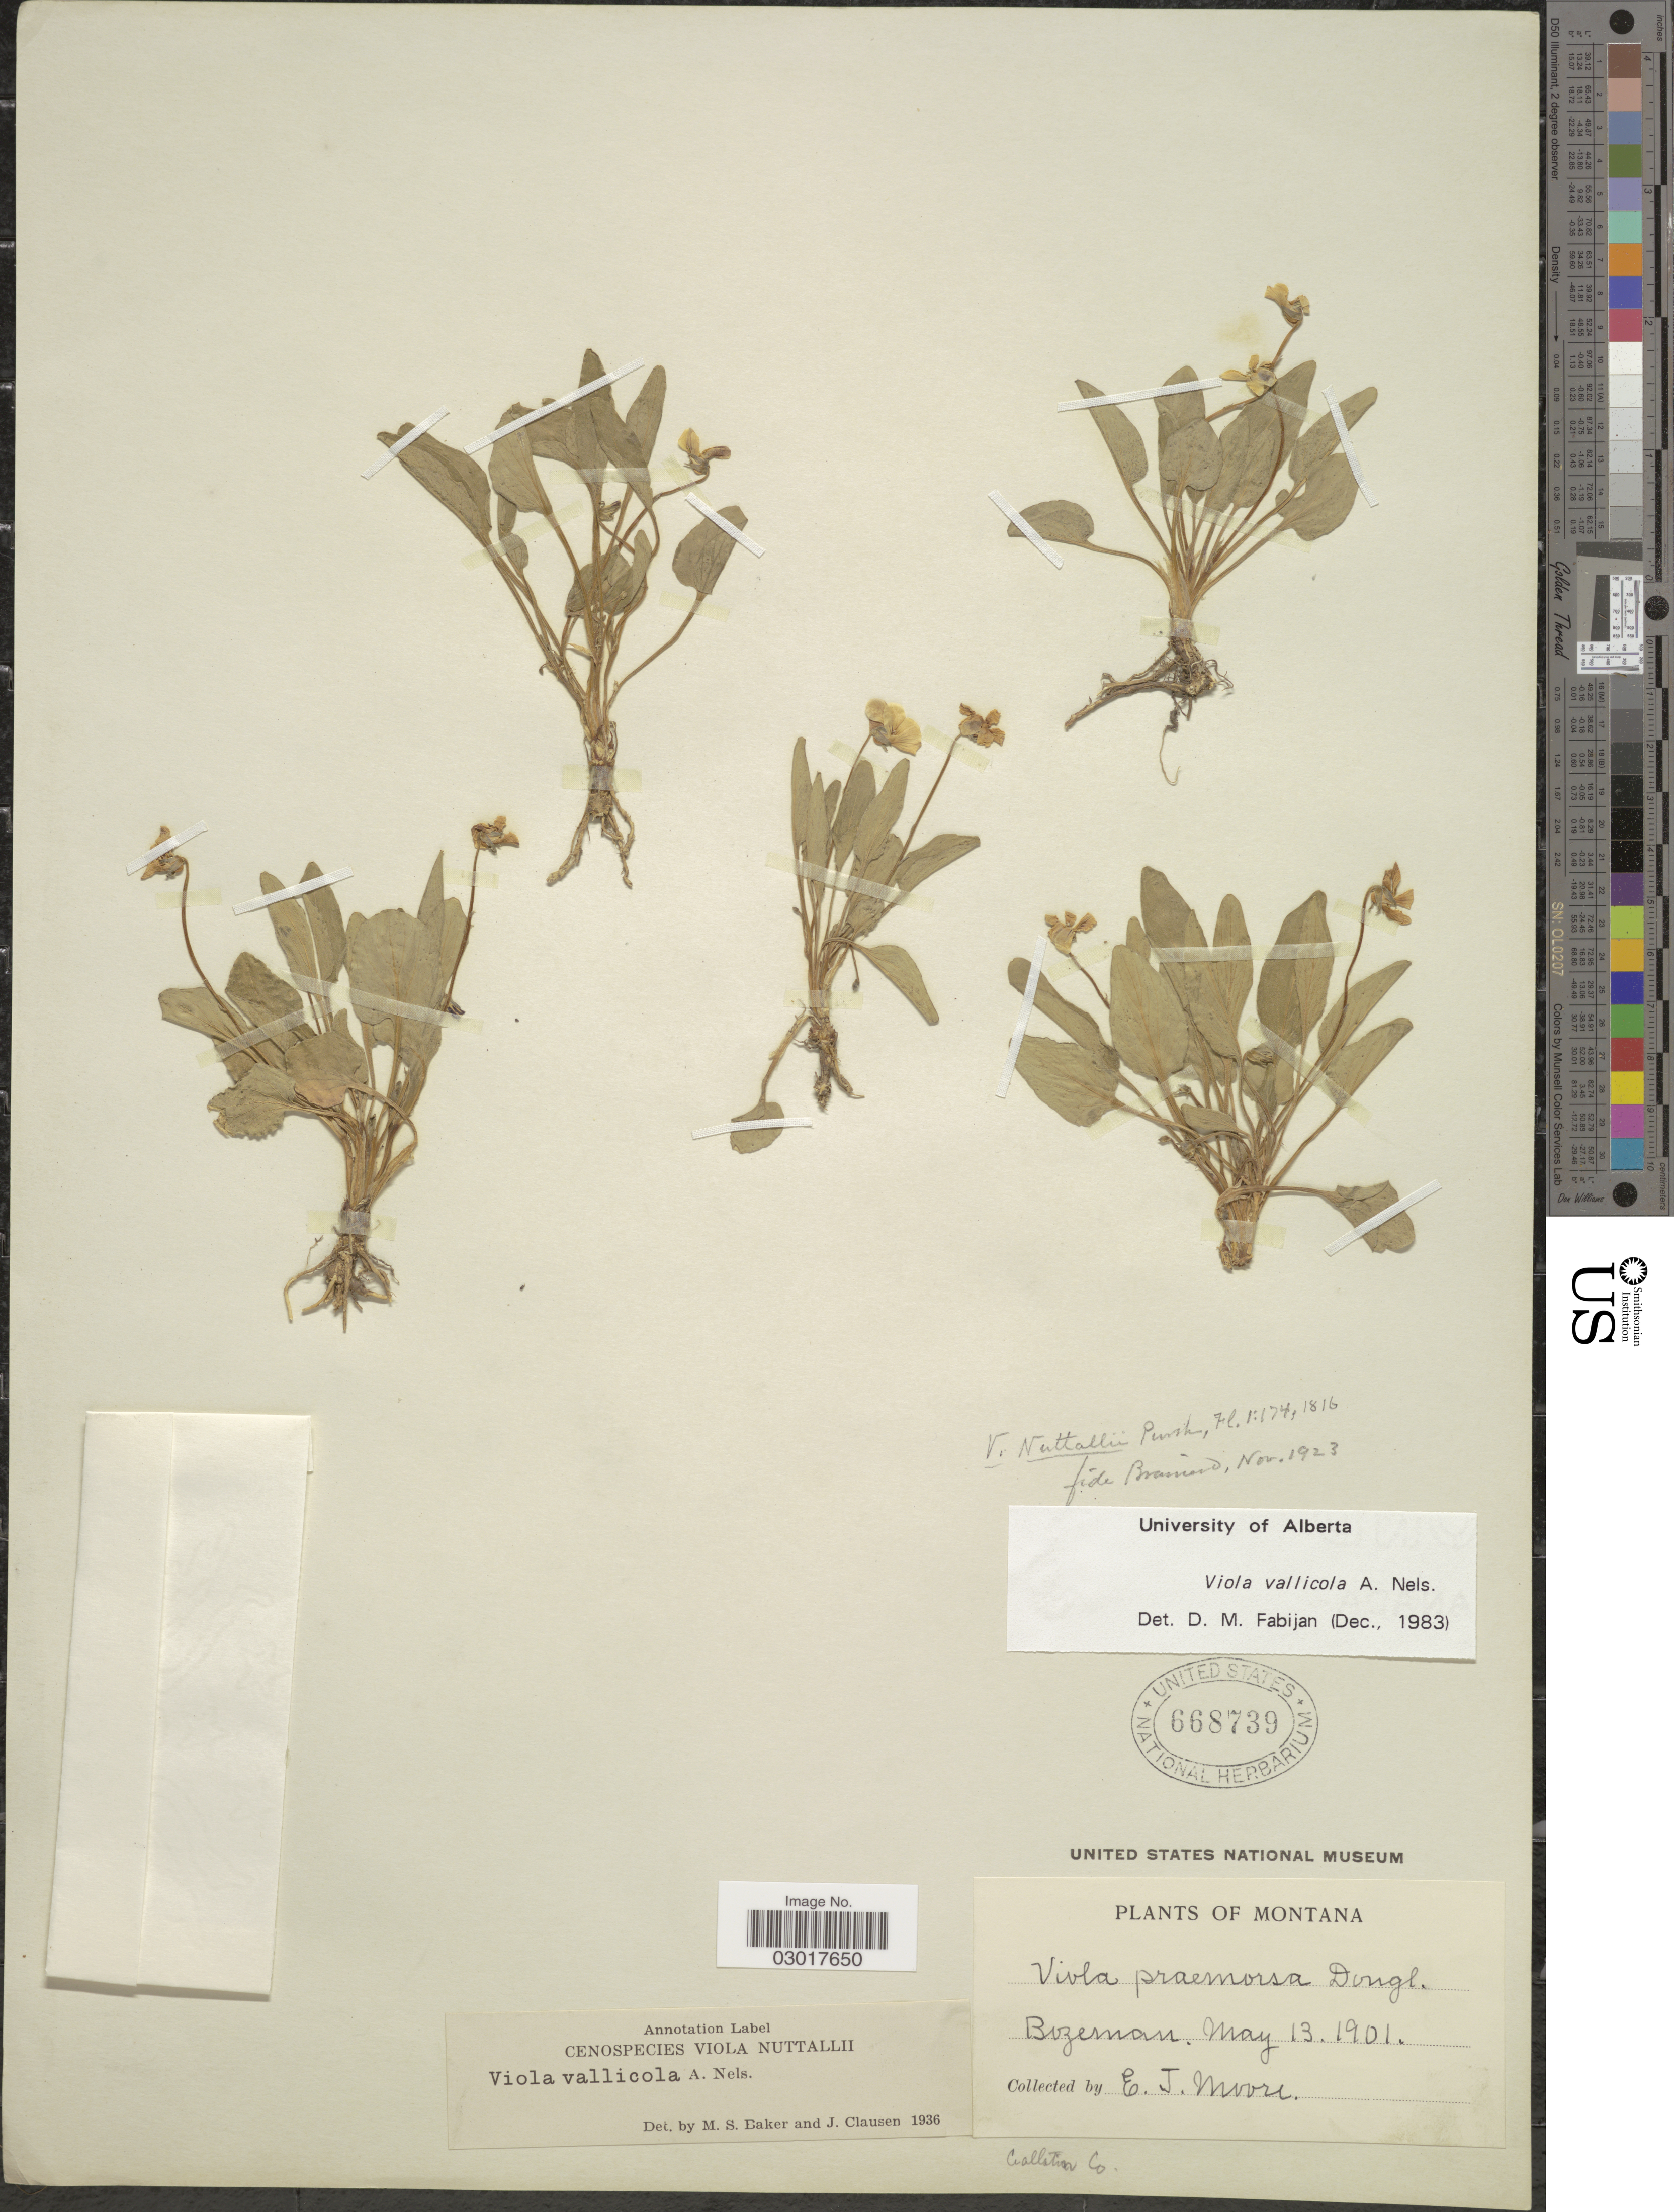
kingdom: Plantae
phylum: Tracheophyta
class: Magnoliopsida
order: Malpighiales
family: Violaceae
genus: Viola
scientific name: Viola vallicola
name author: A. Nelson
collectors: E. Moore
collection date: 1901-05-13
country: United States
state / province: Montana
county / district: Gallatin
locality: Bozeman.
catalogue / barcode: US 668739